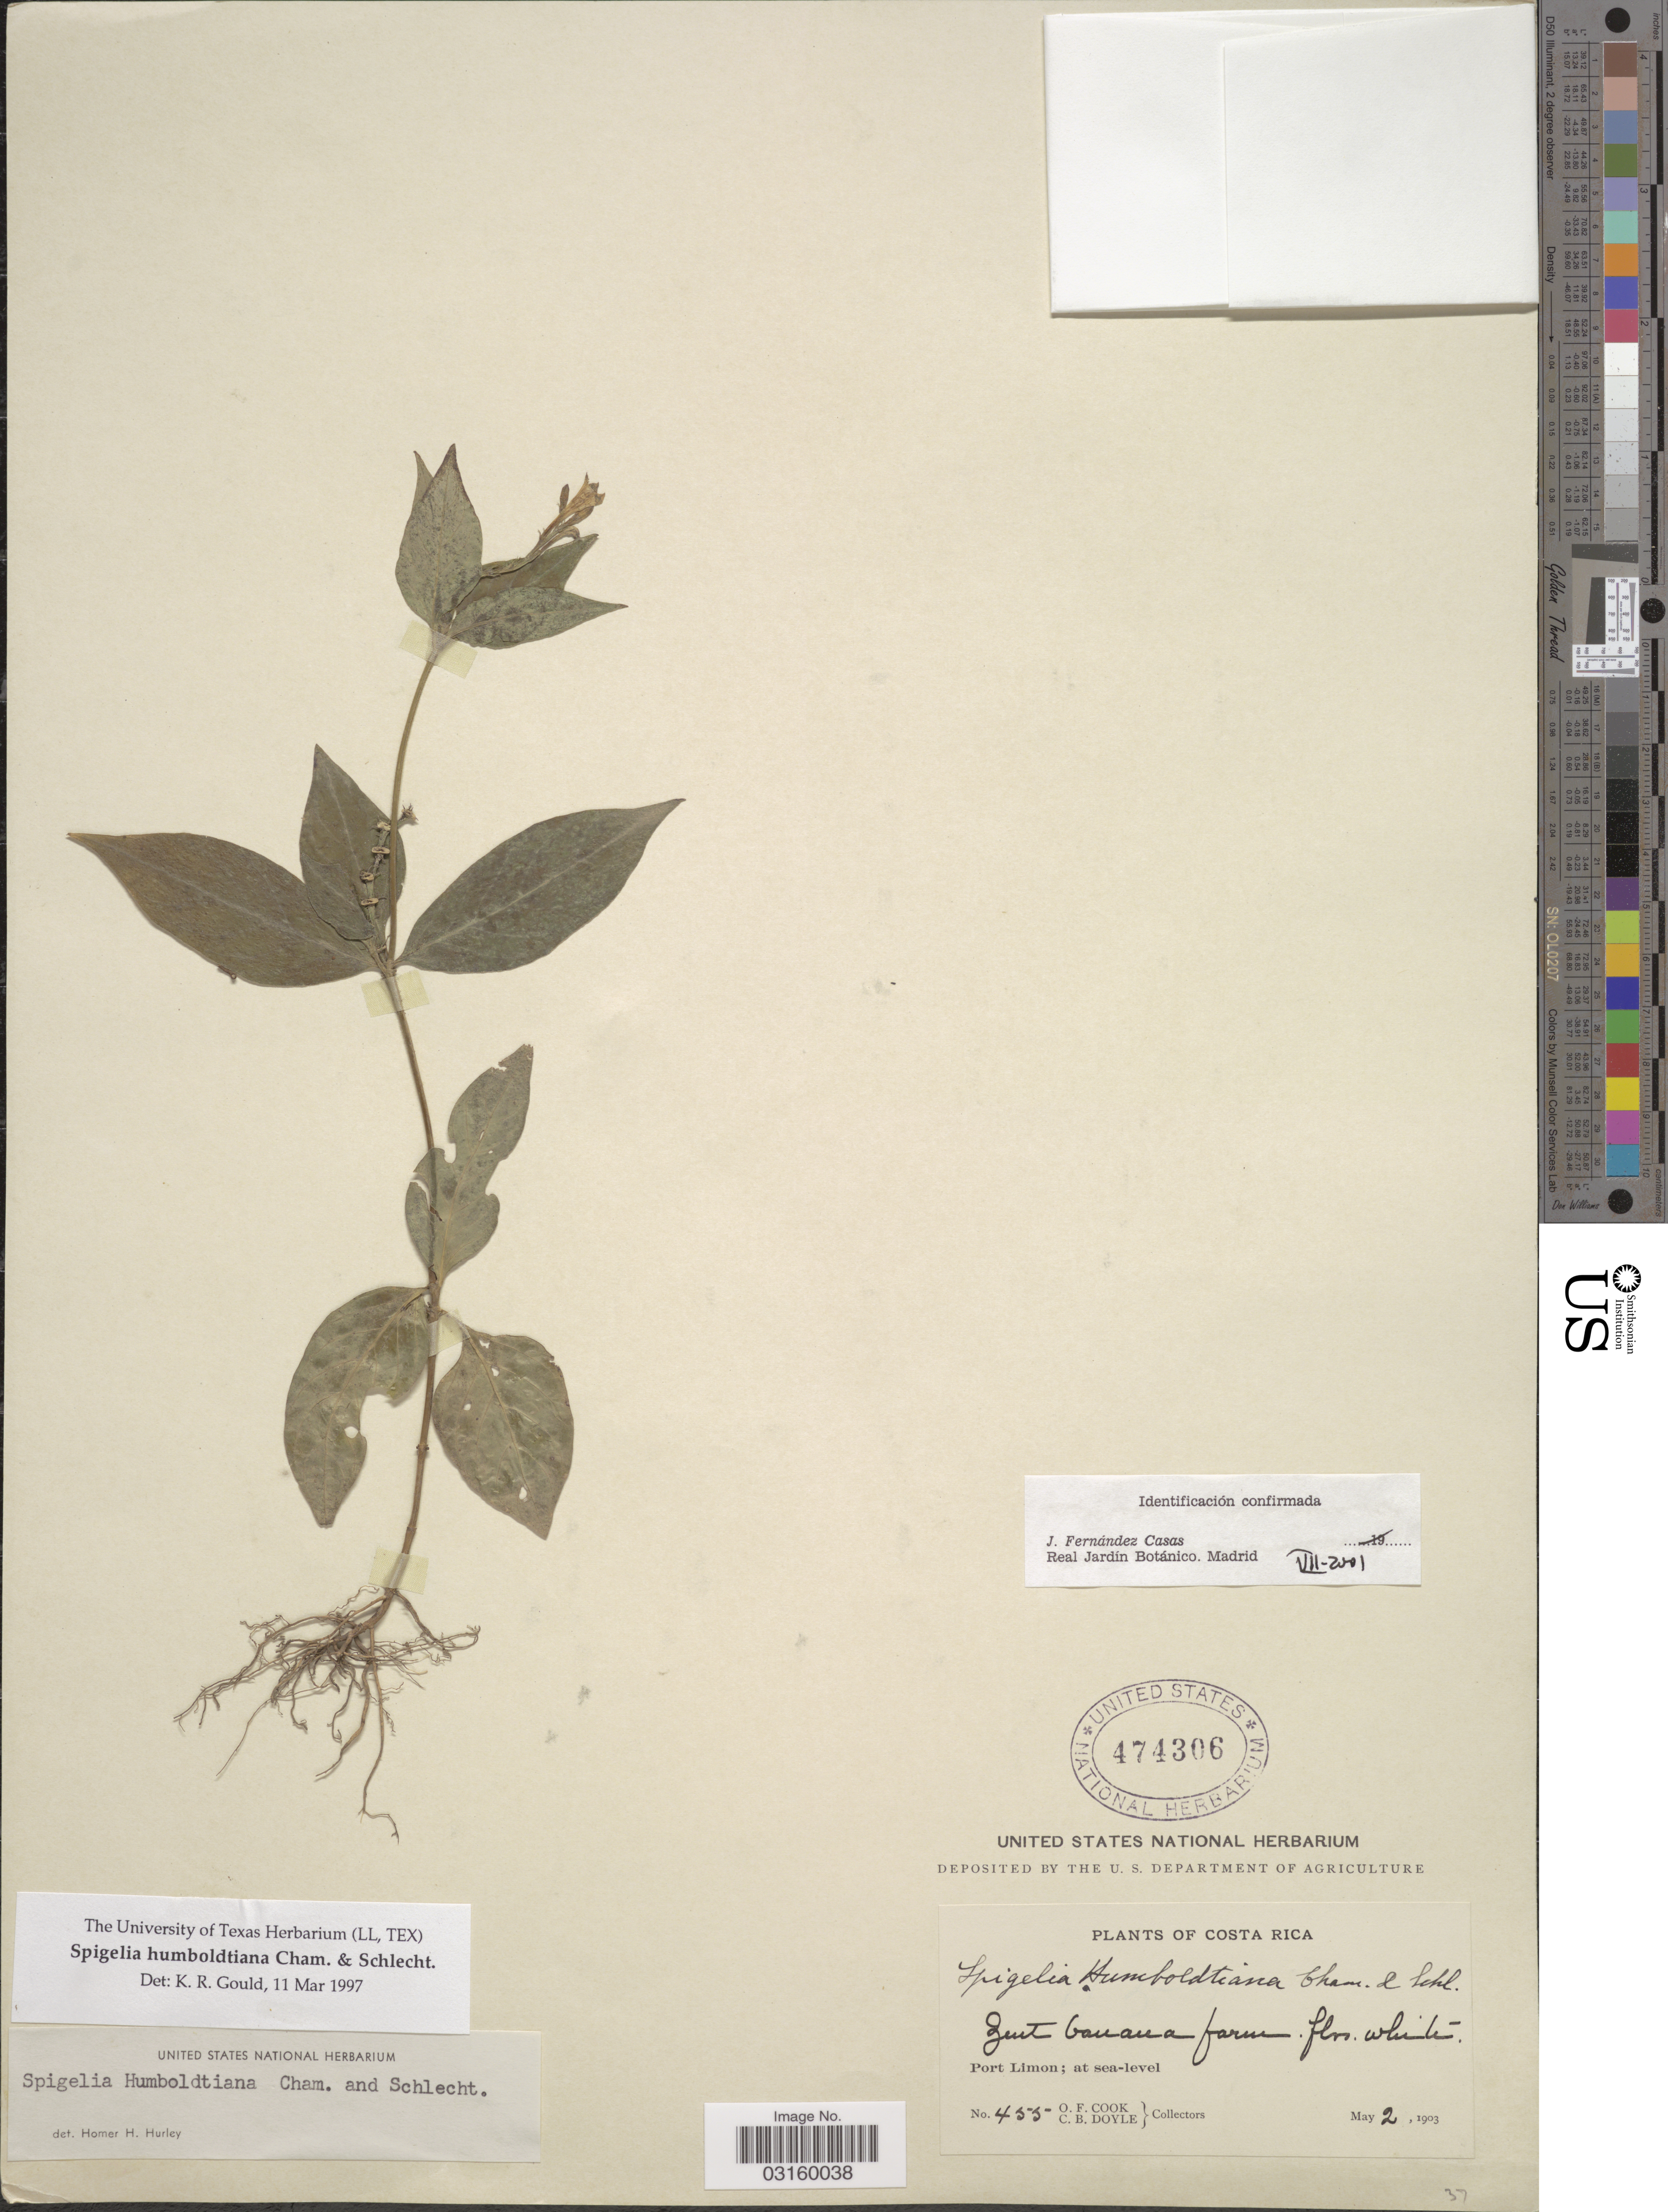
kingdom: Plantae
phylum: Tracheophyta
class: Magnoliopsida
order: Gentianales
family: Loganiaceae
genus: Spigelia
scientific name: Spigelia humboldtiana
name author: Cham. & Schltdl.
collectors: O. F. Cook & C. Doyle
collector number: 455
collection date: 1903-05-02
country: Costa Rica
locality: Zent banana farm, Port Limon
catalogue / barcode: US 474306